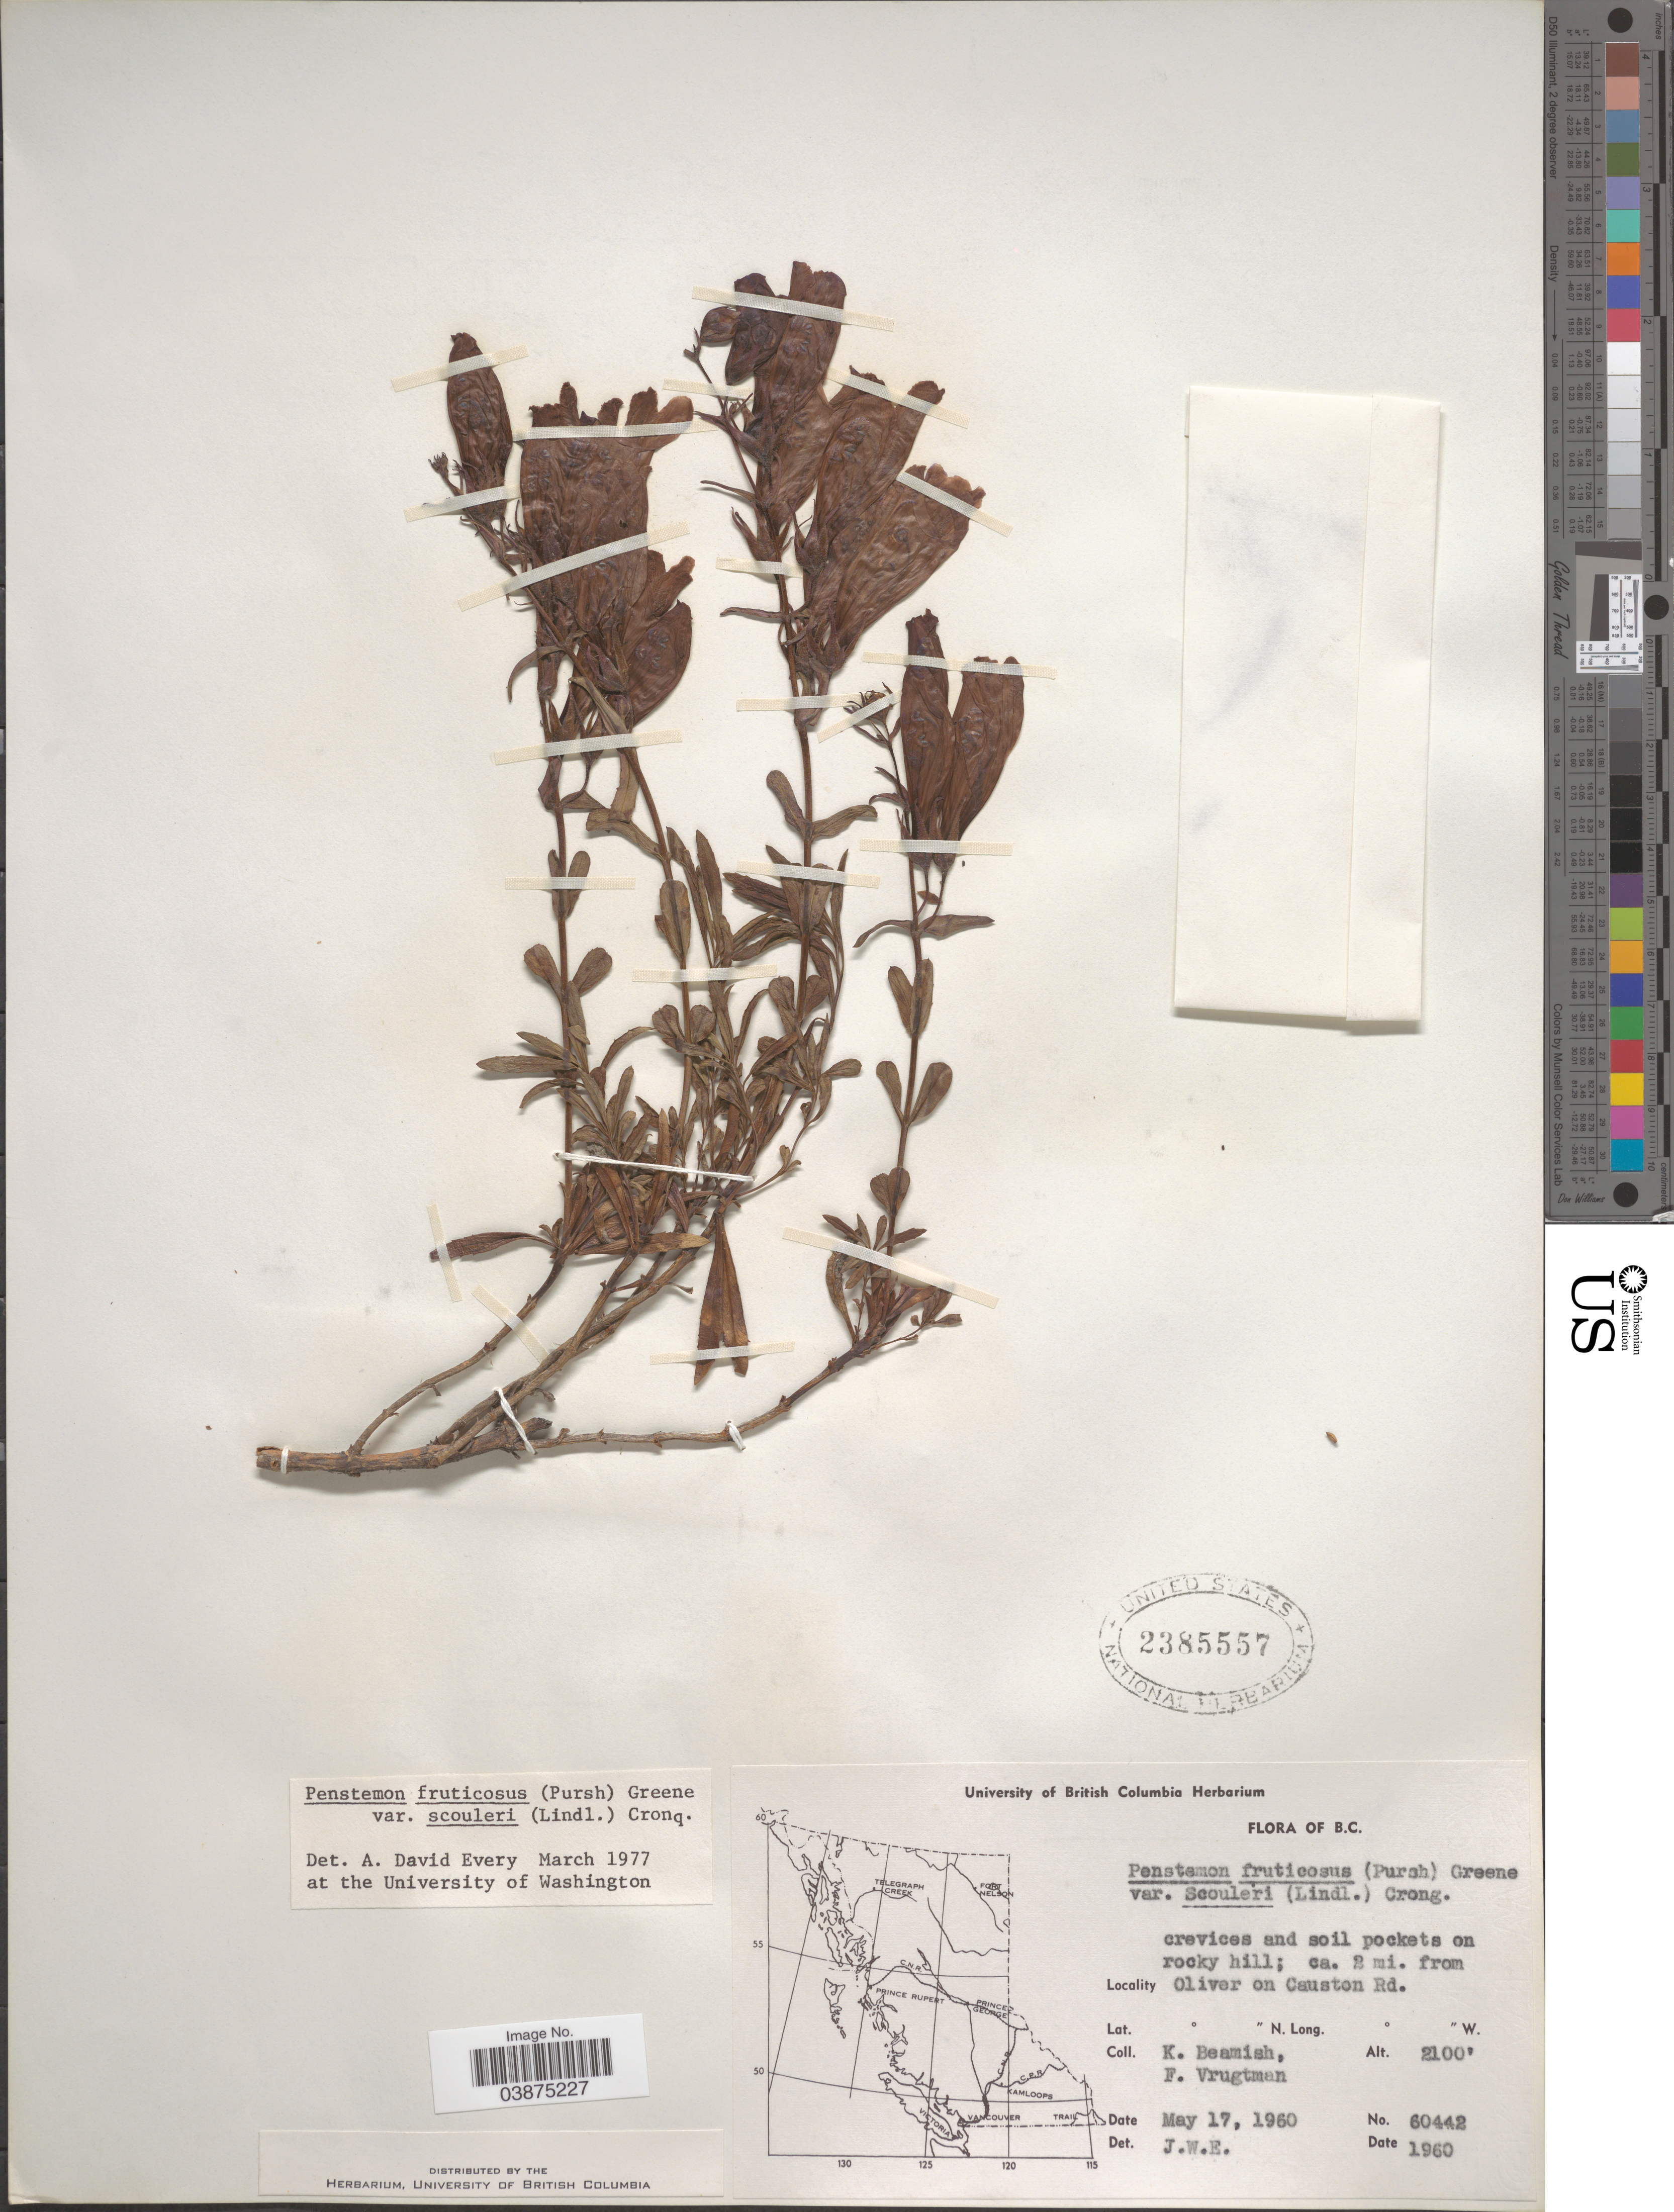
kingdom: Plantae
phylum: Tracheophyta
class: Magnoliopsida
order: Lamiales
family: Plantaginaceae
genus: Penstemon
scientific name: Penstemon fruticosus var. scouleri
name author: (Lindl.) Cronquist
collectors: K. Beamish & F. Vrugtman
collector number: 60442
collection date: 1960-05-17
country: Canada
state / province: British Columbia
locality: Ca. 2 mi. from Oliver on Causton Rd.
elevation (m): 640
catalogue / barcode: US 2385557